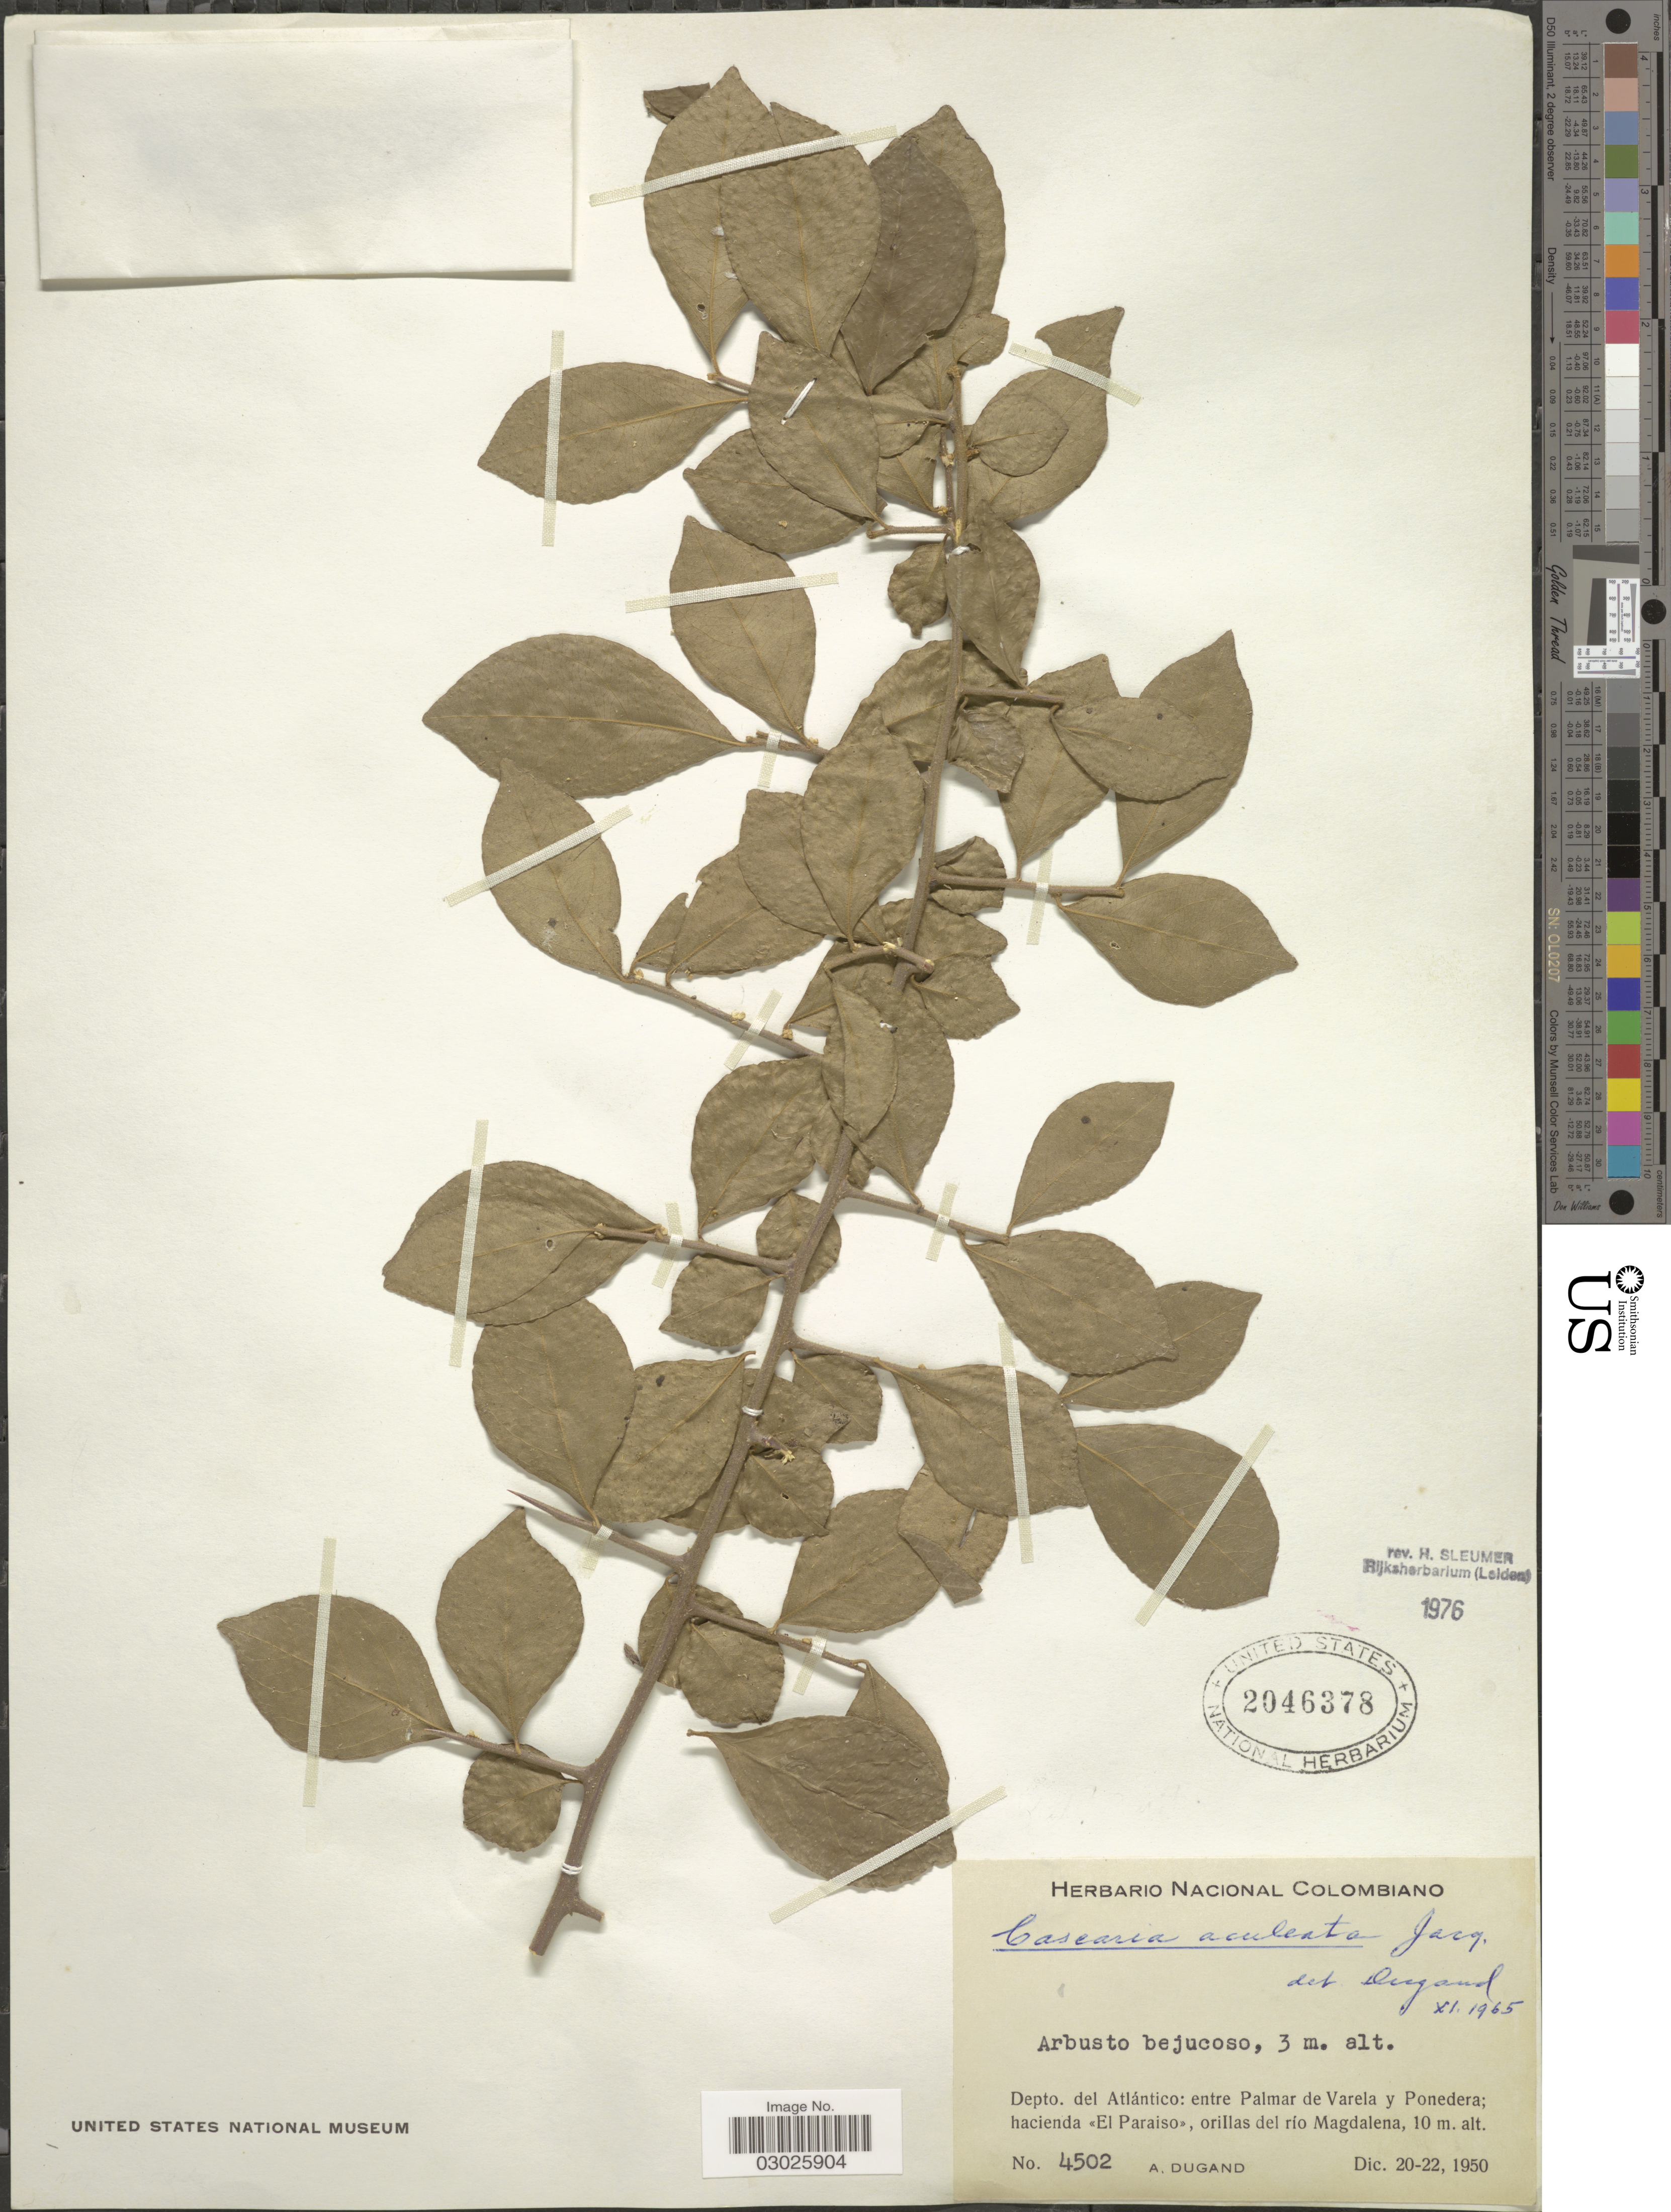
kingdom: Plantae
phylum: Tracheophyta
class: Magnoliopsida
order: Malpighiales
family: Salicaceae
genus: Casearia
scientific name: Casearia aculeata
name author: Jacq.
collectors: A. Dugand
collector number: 4502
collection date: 1950-12-20/1950-12-22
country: Colombia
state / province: Atlántico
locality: Depto. del Atlántico: entre Palmar de Varela y Ponedera; hacienda <El Paraíso>, orillas del río Magdalena.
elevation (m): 10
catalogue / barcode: US 2046378